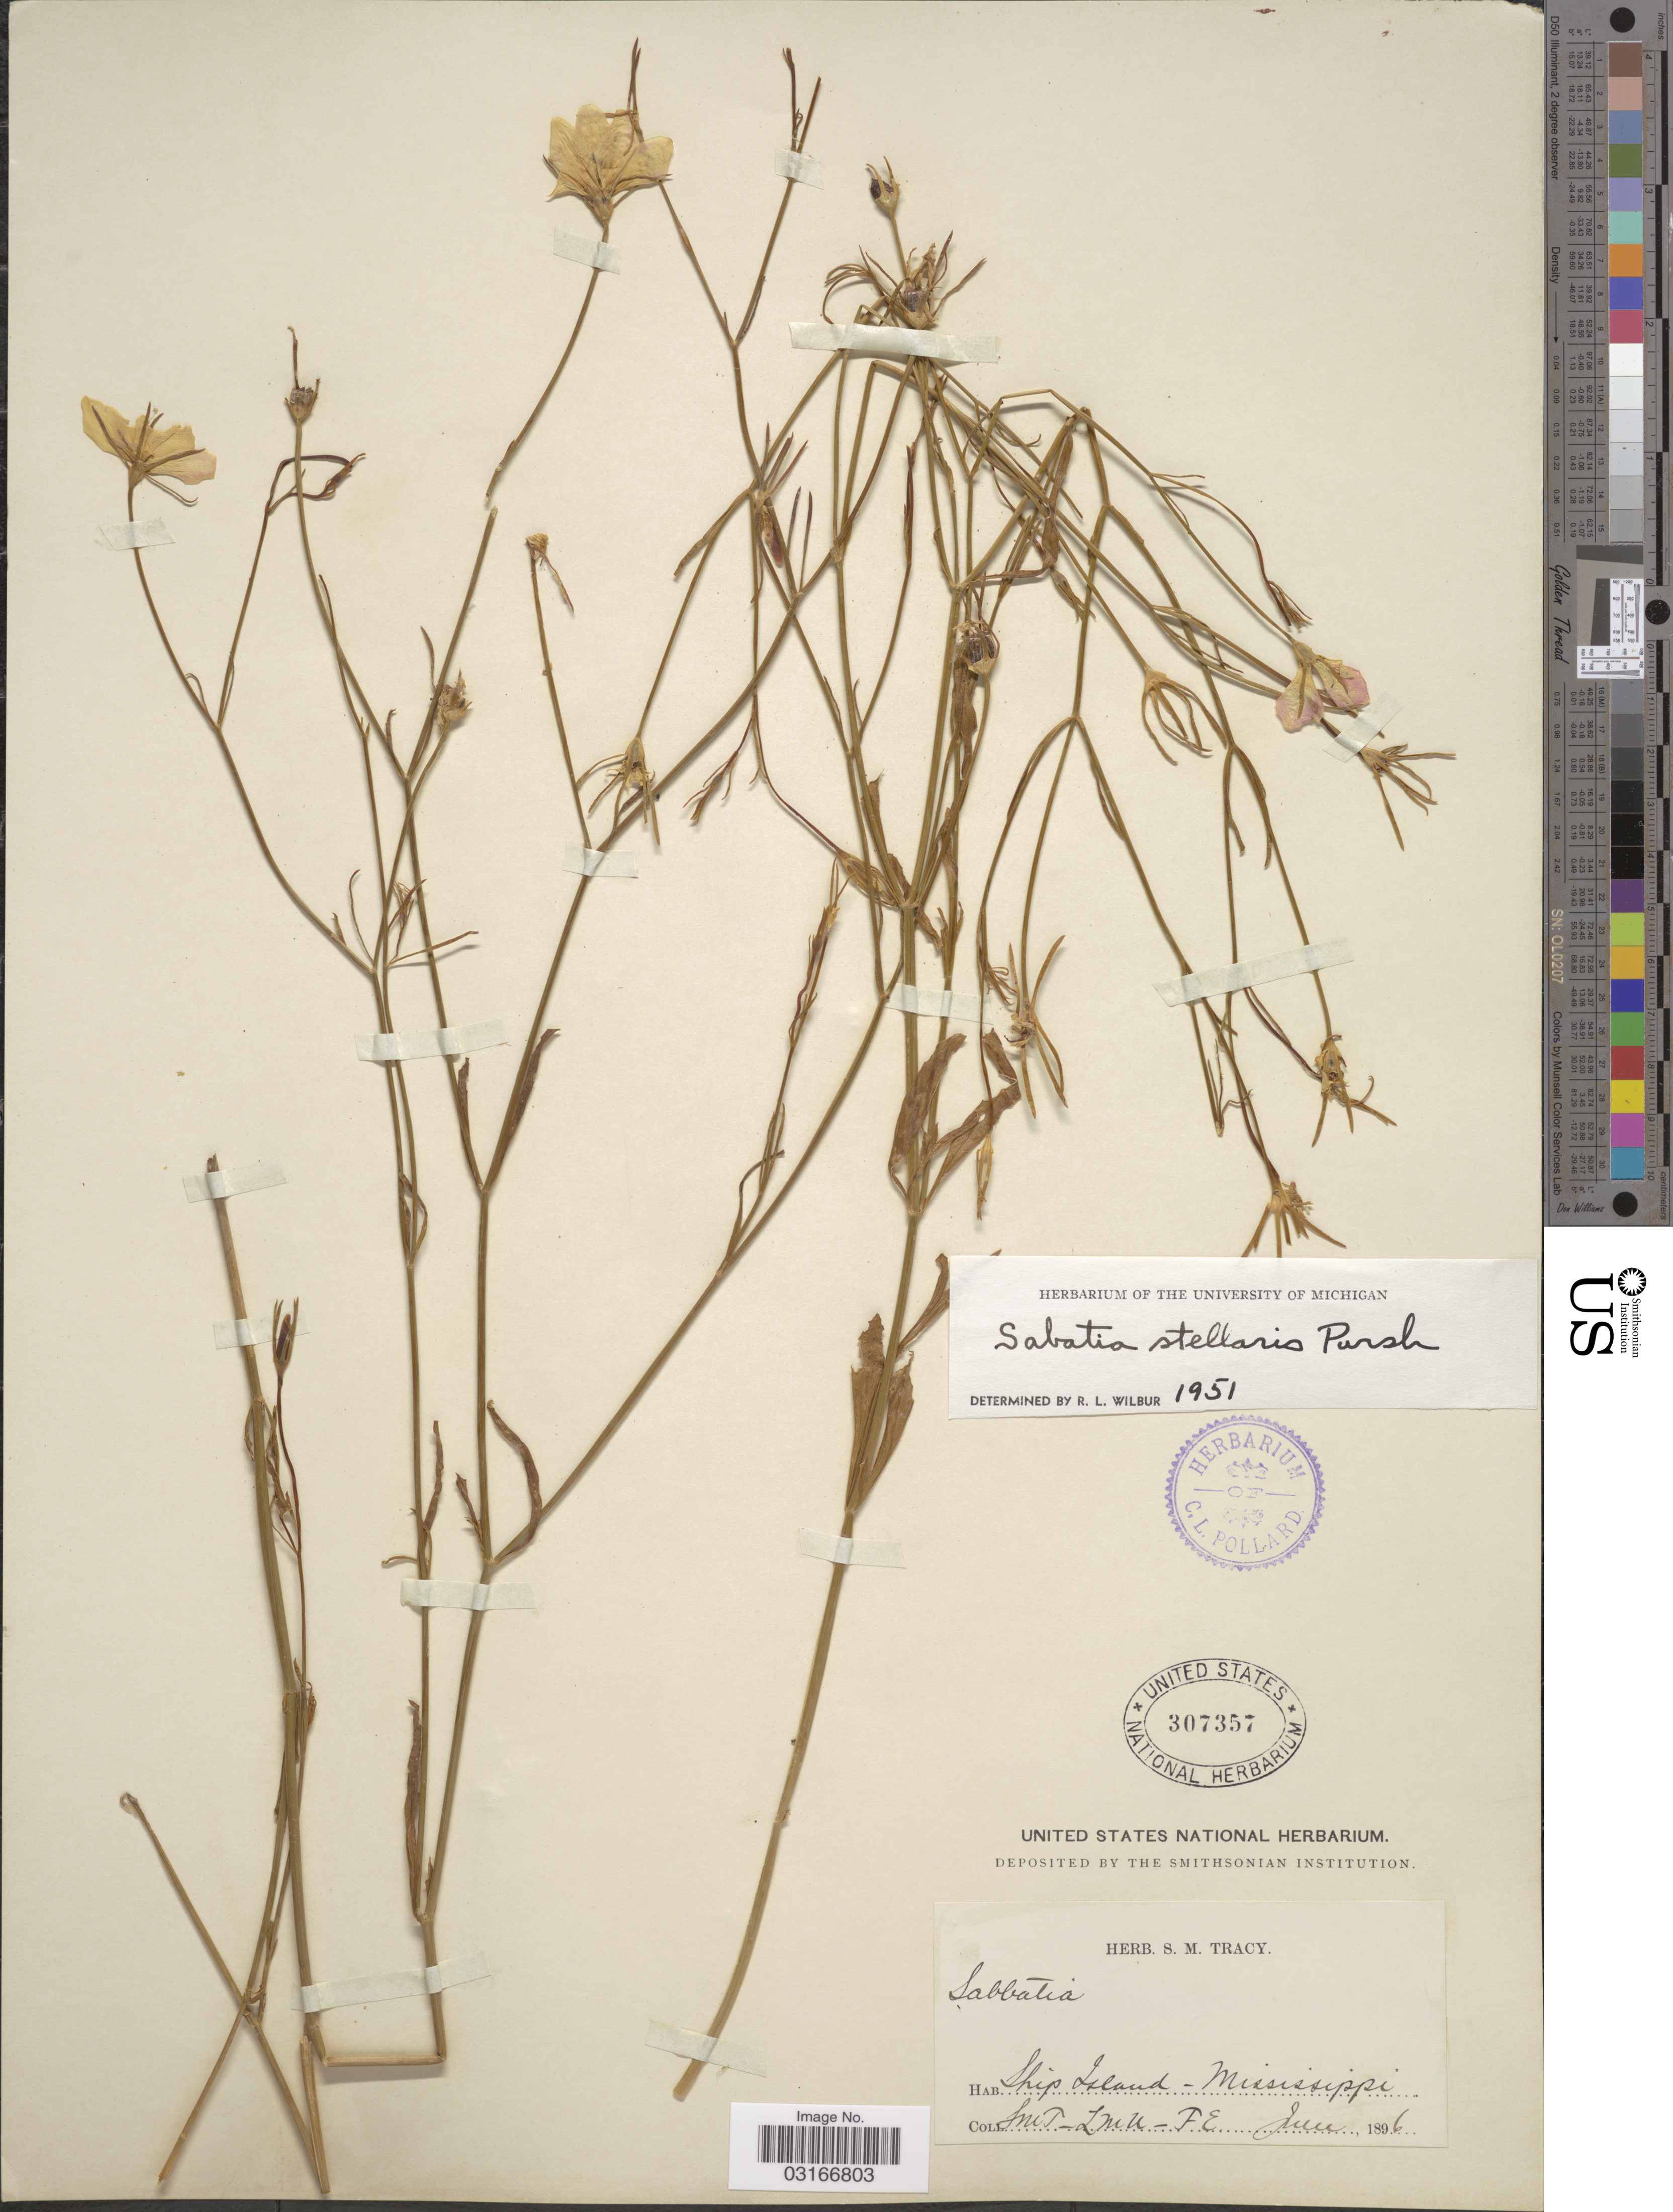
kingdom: Plantae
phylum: Tracheophyta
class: Magnoliopsida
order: Gentianales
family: Gentianaceae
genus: Sabatia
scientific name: Sabatia stellaris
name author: Pursh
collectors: S. M. Tracy, L. M. U. & F. E.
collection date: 1896-06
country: United States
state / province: Mississippi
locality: Ship Island.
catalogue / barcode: US 307357